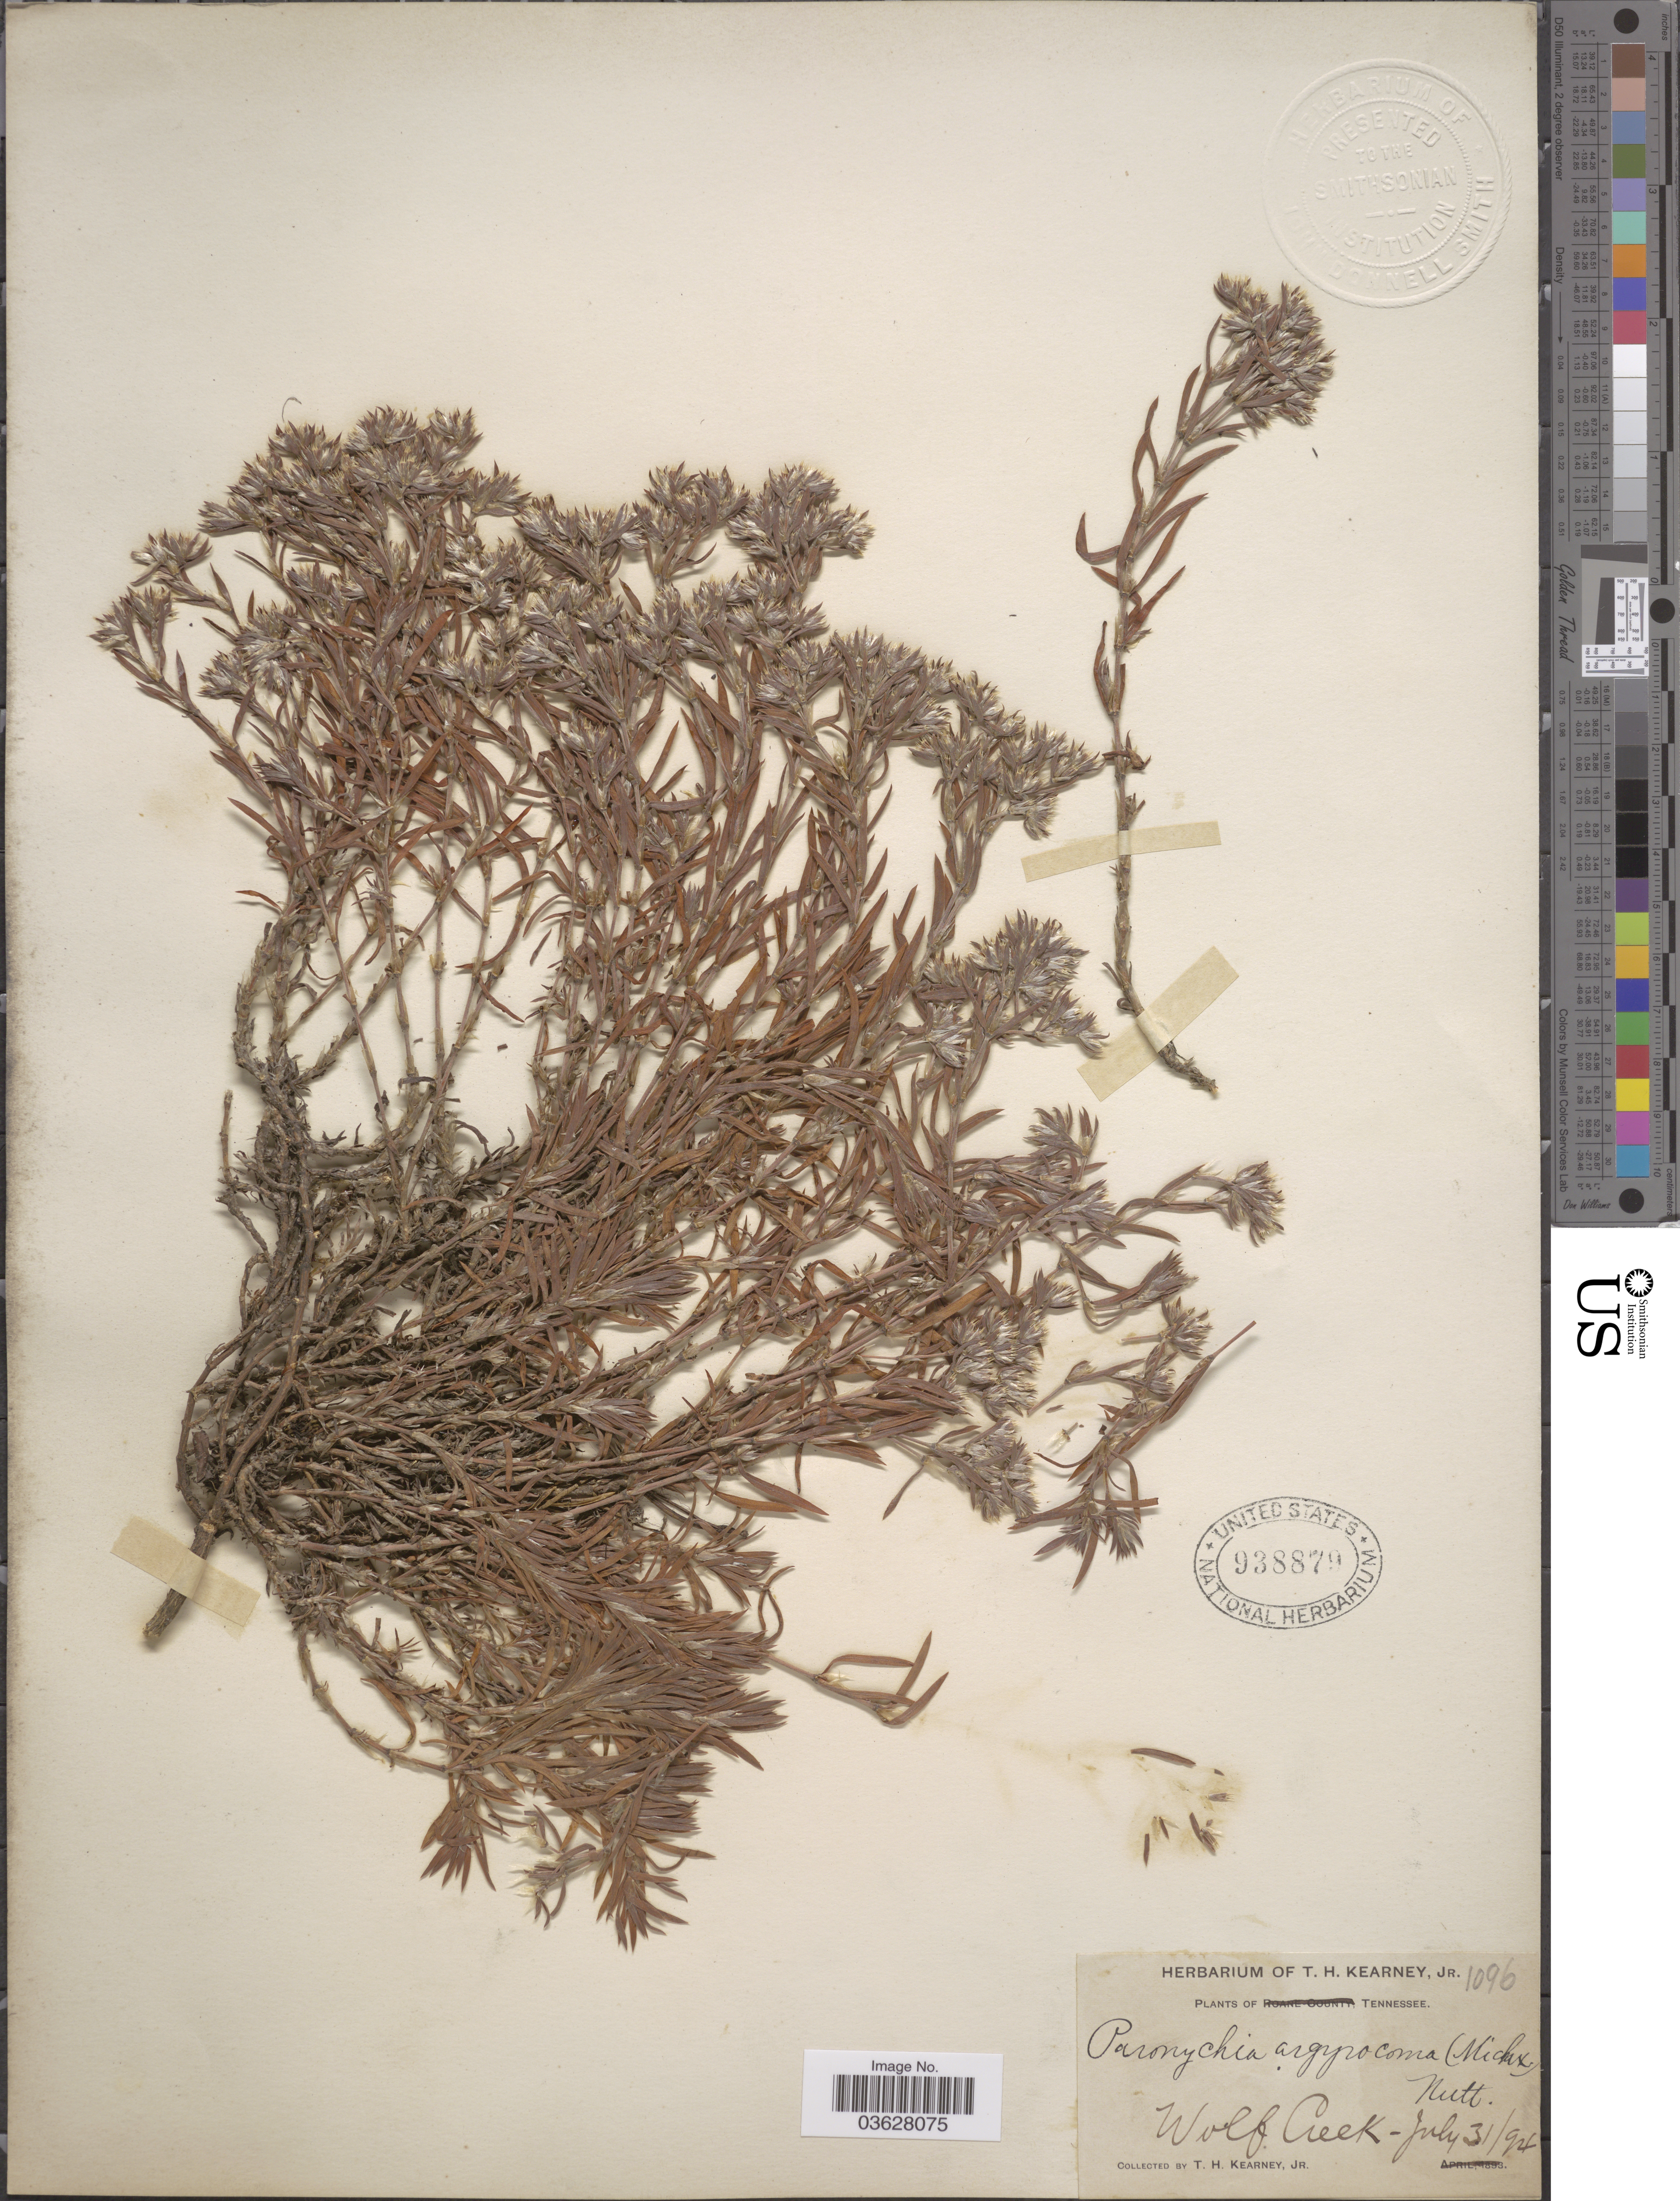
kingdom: Plantae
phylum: Tracheophyta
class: Magnoliopsida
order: Caryophyllales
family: Caryophyllaceae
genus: Paronychia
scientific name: Paronychia argyrocoma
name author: (Michx.) Nutt.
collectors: T. H. Kearney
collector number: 1096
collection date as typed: Transcribed d/m/y: 31/7/94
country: United States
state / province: Tennessee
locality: Wolf Creek.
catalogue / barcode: US 938879